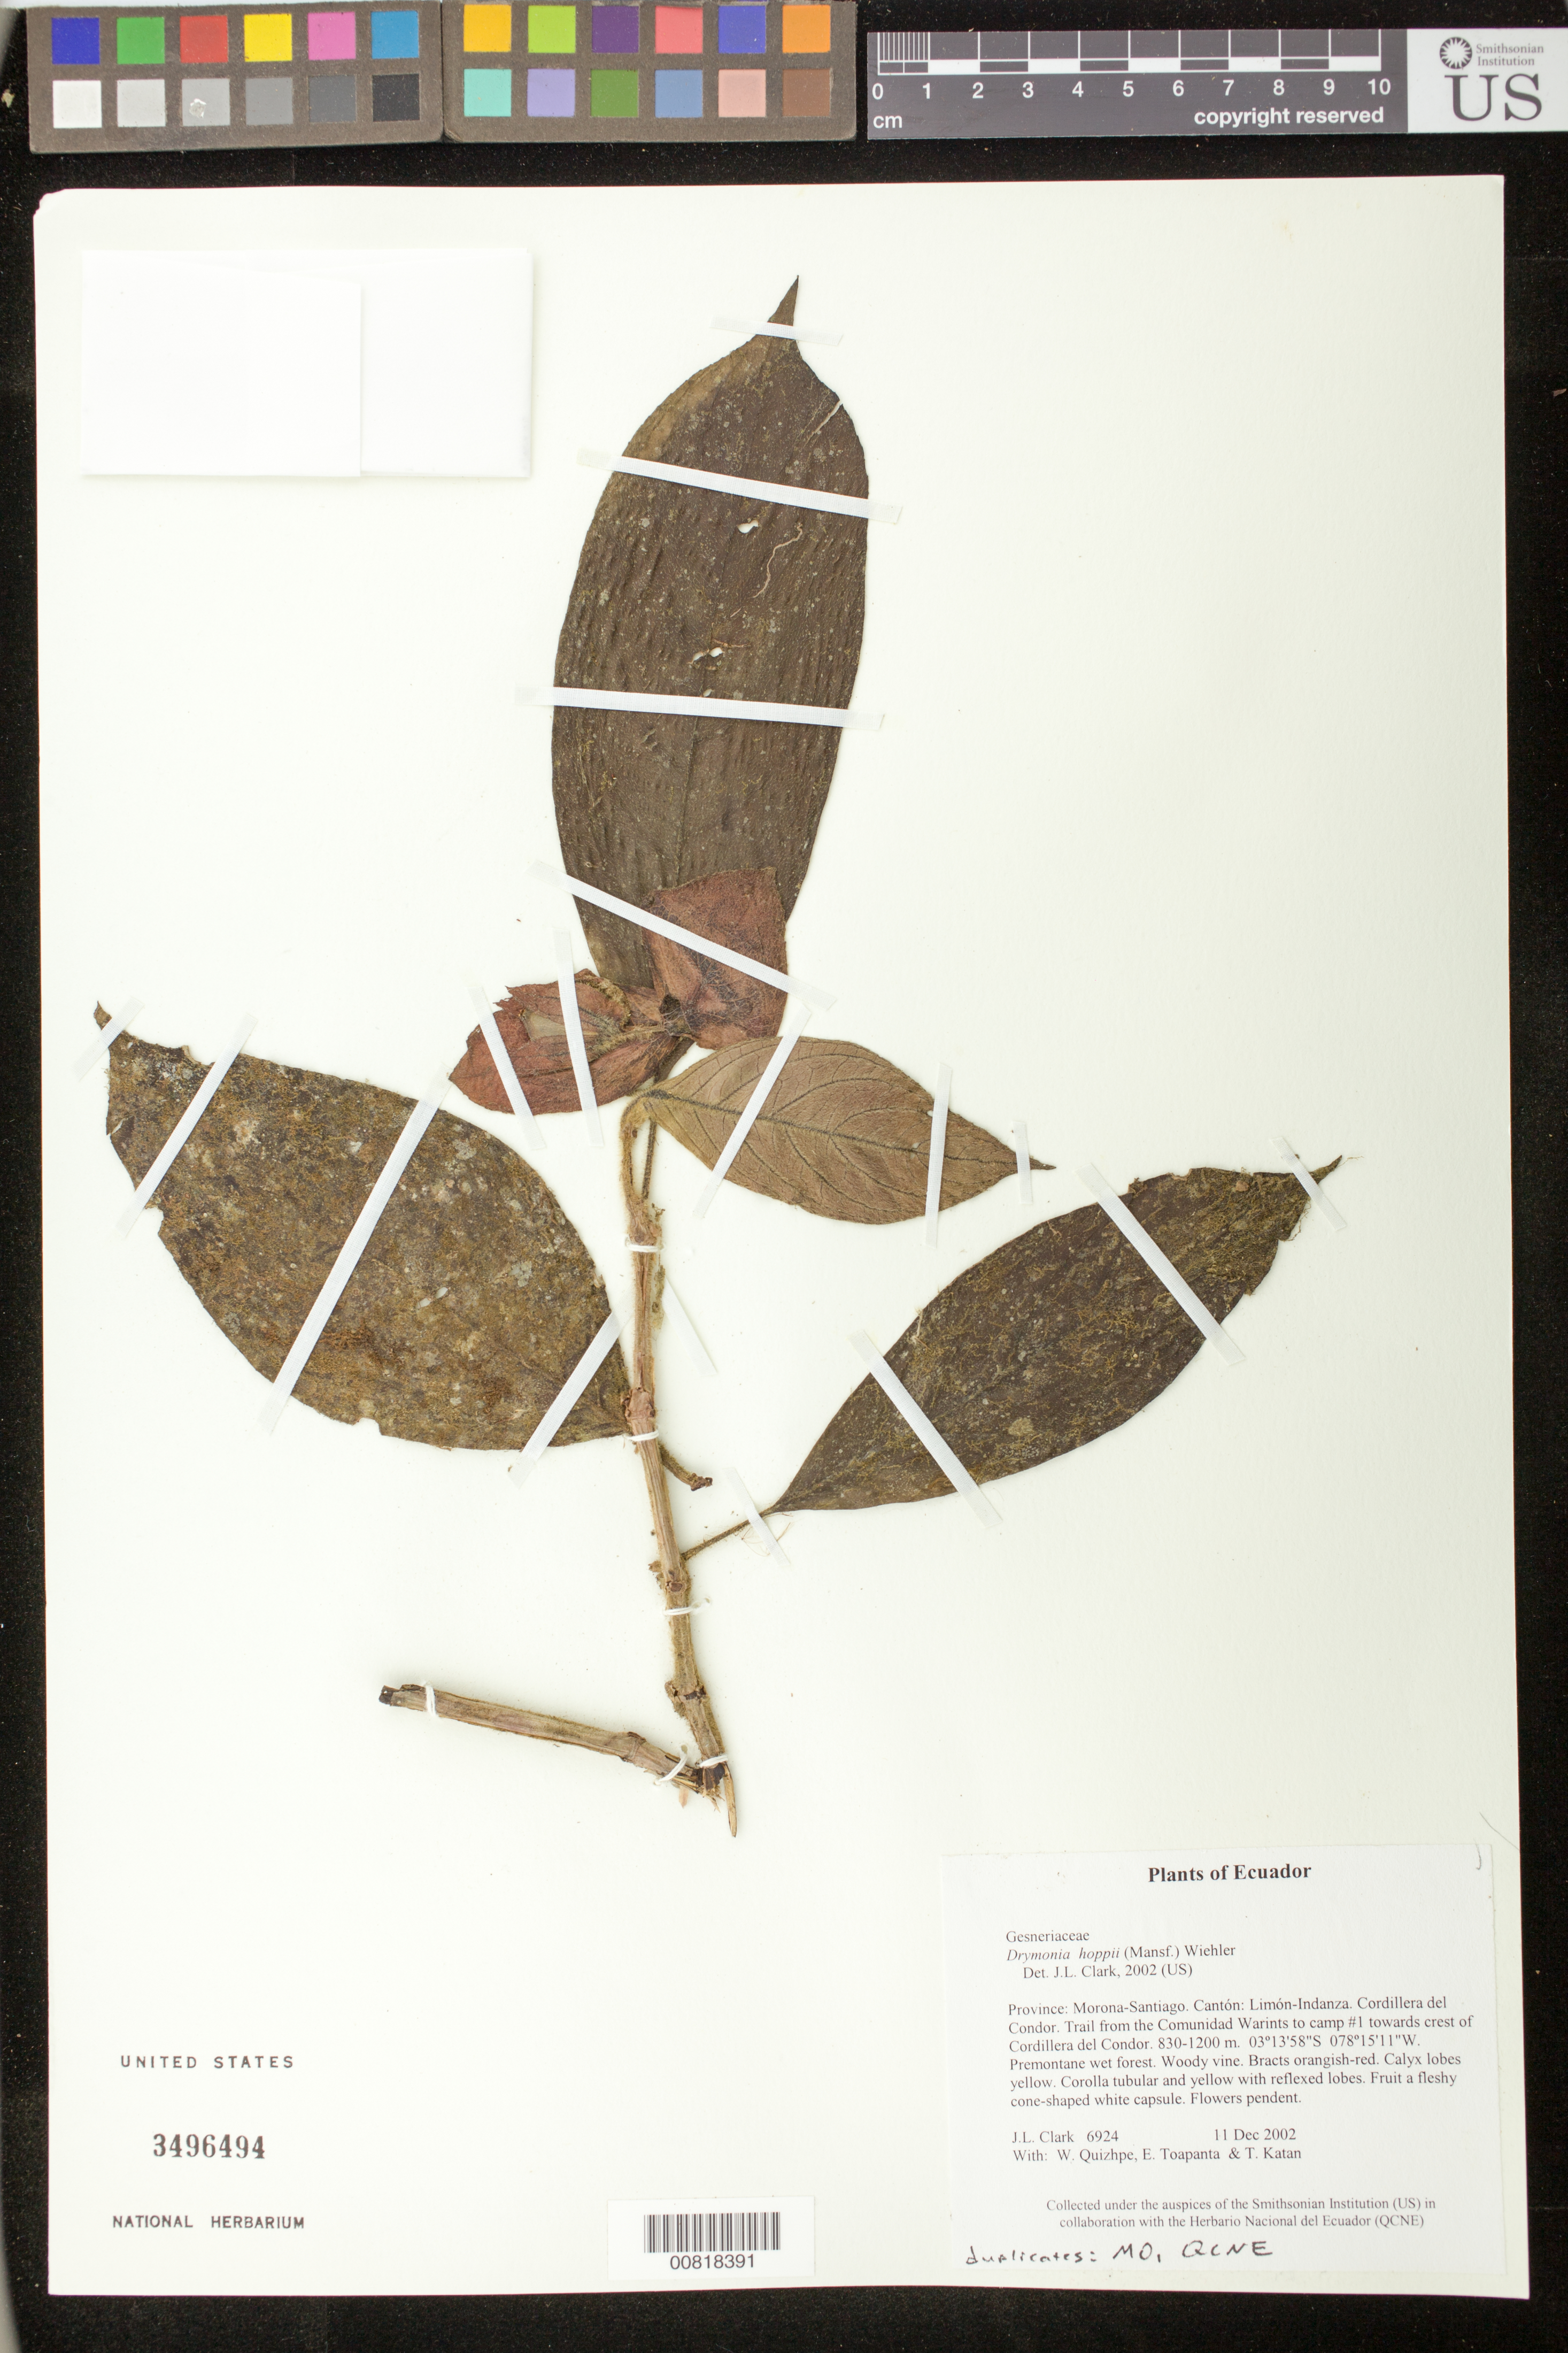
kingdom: Plantae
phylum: Tracheophyta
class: Magnoliopsida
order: Lamiales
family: Gesneriaceae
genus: Drymonia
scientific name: Drymonia hoppii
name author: (Mansf.) Wiehler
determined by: Clark, J. L., (SEL), The Marie Selby Botanical Garden (UNITED STATES)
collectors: J. L. Clark, W. Quizhpe, E. Toapanta & T. Katan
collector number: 6924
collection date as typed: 11 Dec 2002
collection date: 2002-12-11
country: Ecuador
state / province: Morona-Santiago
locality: Limón-Indanza. Cordillera del Condor. Trail from the Comunidad Warints to camp #1 towards crest of Cordillera del Condor.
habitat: Premontane wet forest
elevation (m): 830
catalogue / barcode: US 3496494